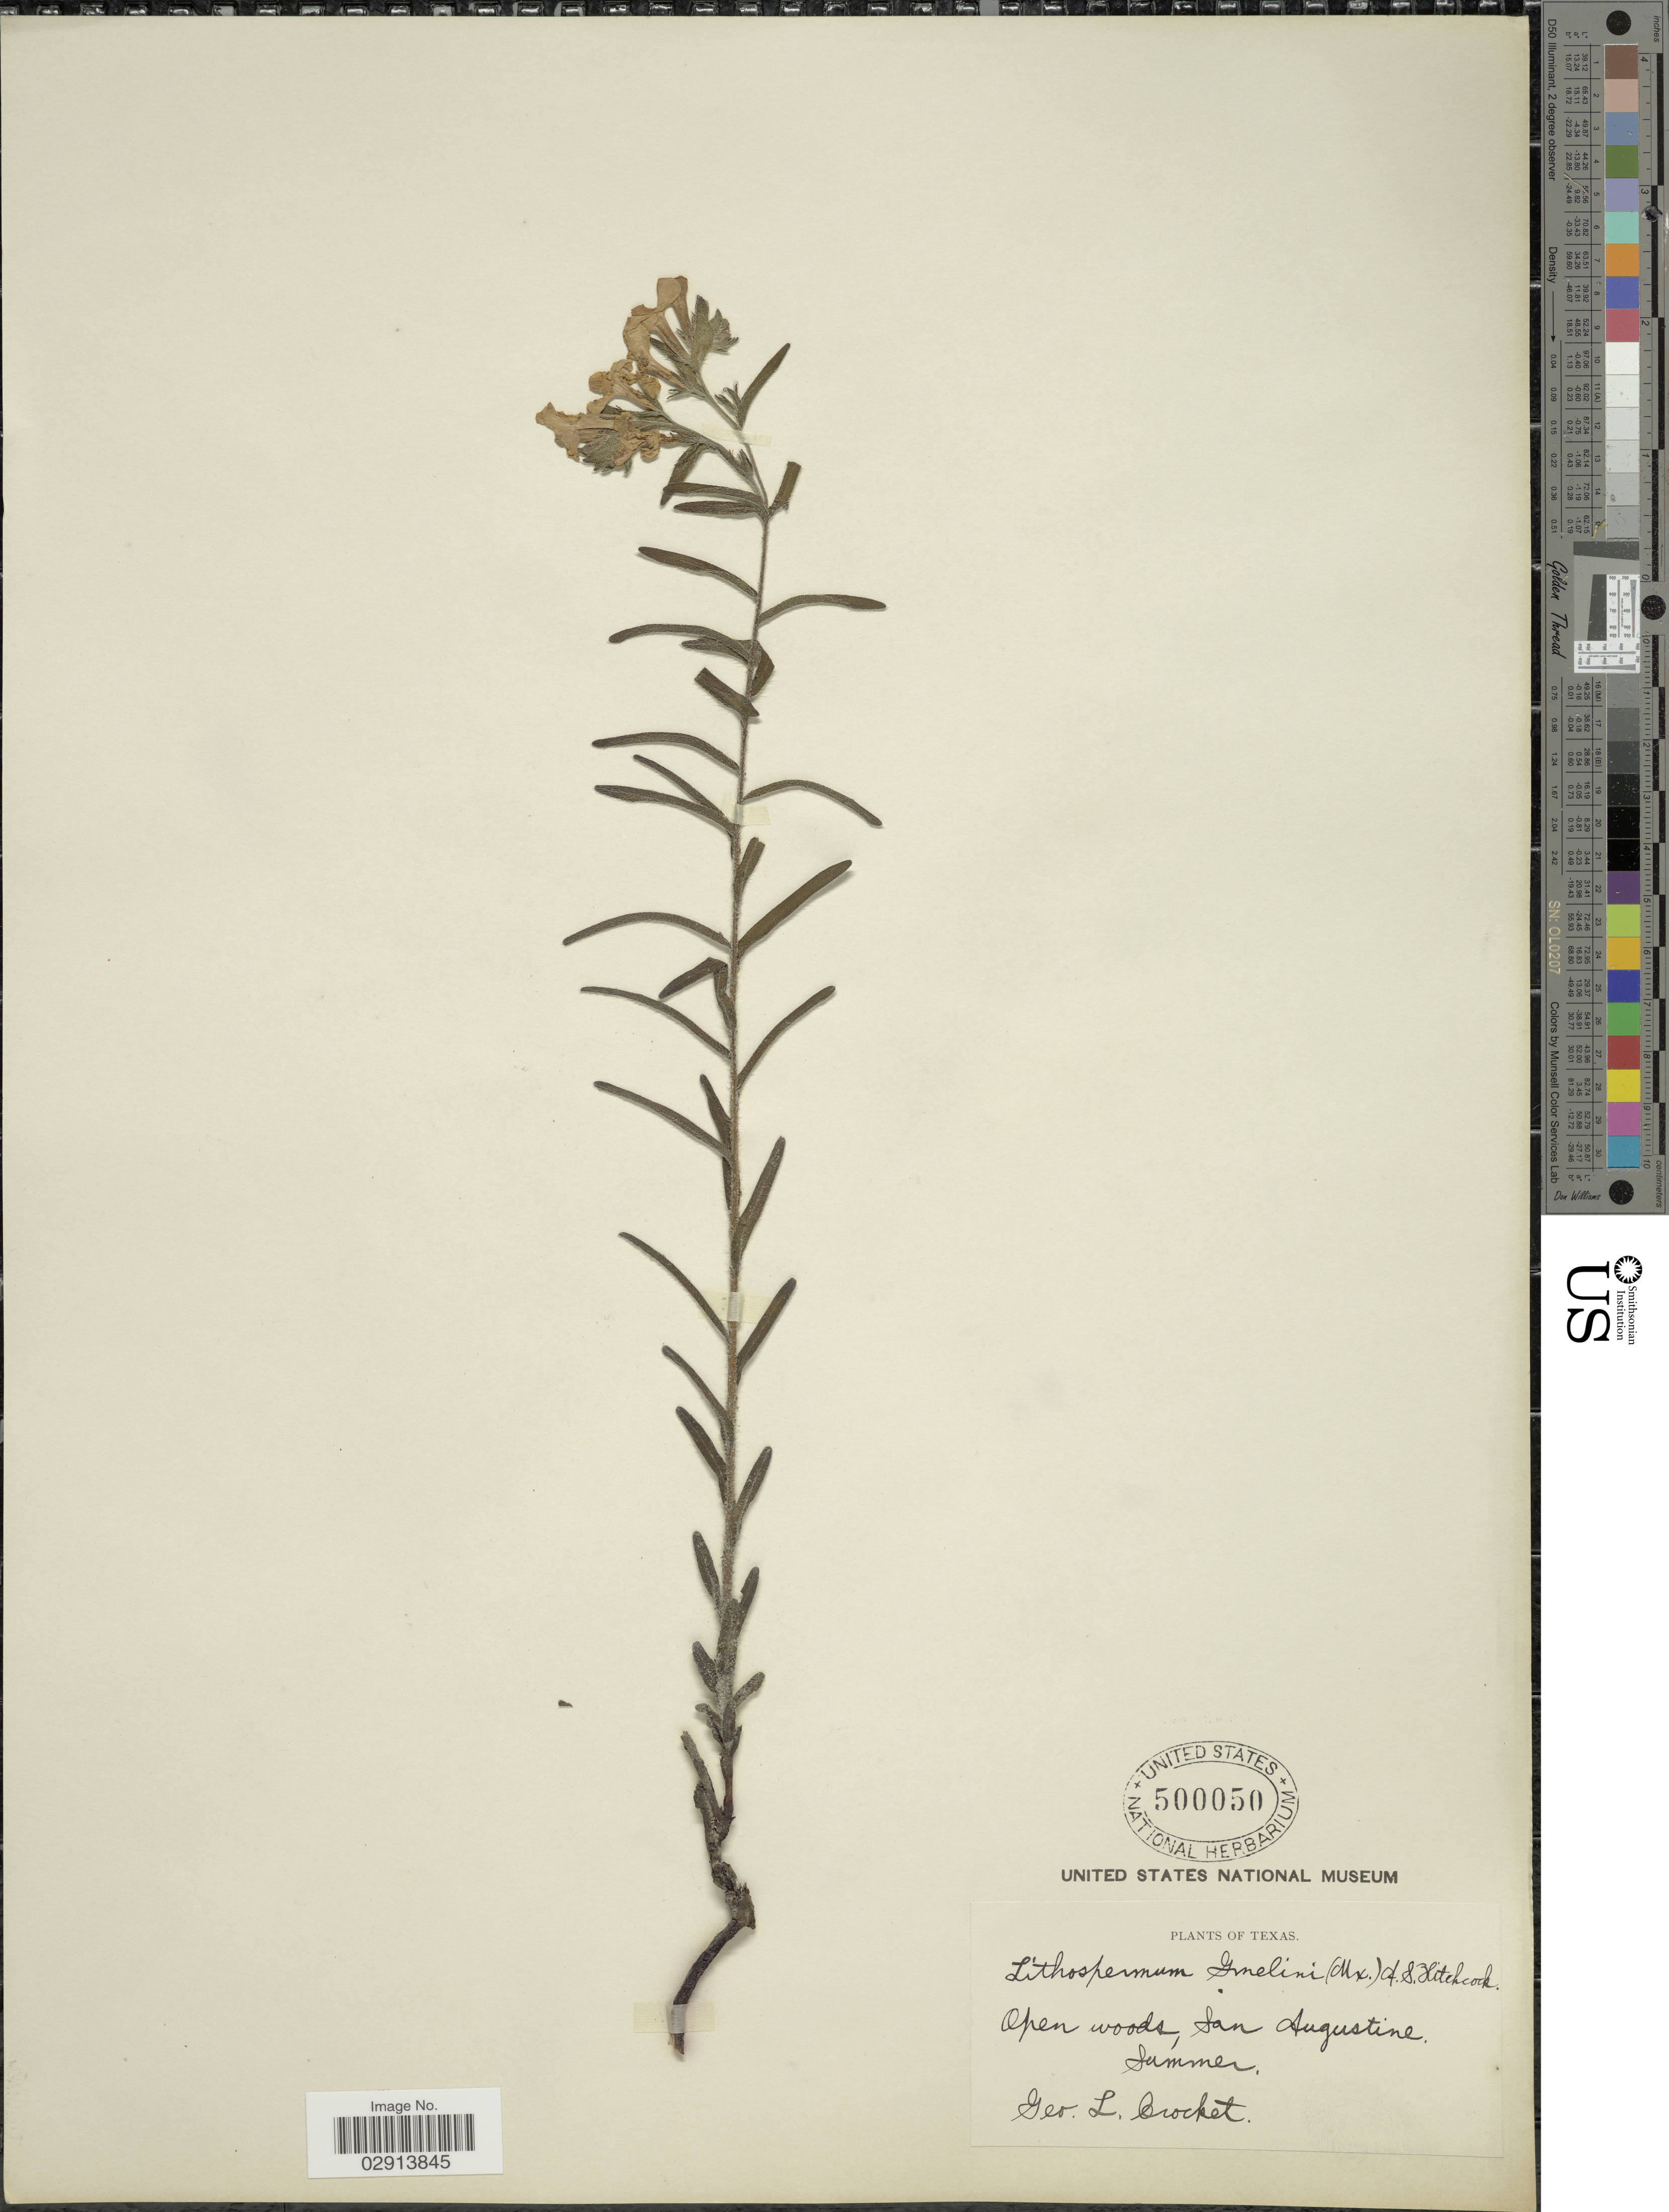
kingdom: Plantae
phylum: Tracheophyta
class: Magnoliopsida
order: Boraginales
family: Boraginaceae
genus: Lithospermum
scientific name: Lithospermum caroliniense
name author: (J.F. Gmel.) MacMill.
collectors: G. Crocket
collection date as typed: Summer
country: United States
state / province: Texas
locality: Open woods, San Augustine.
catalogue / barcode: US 500050